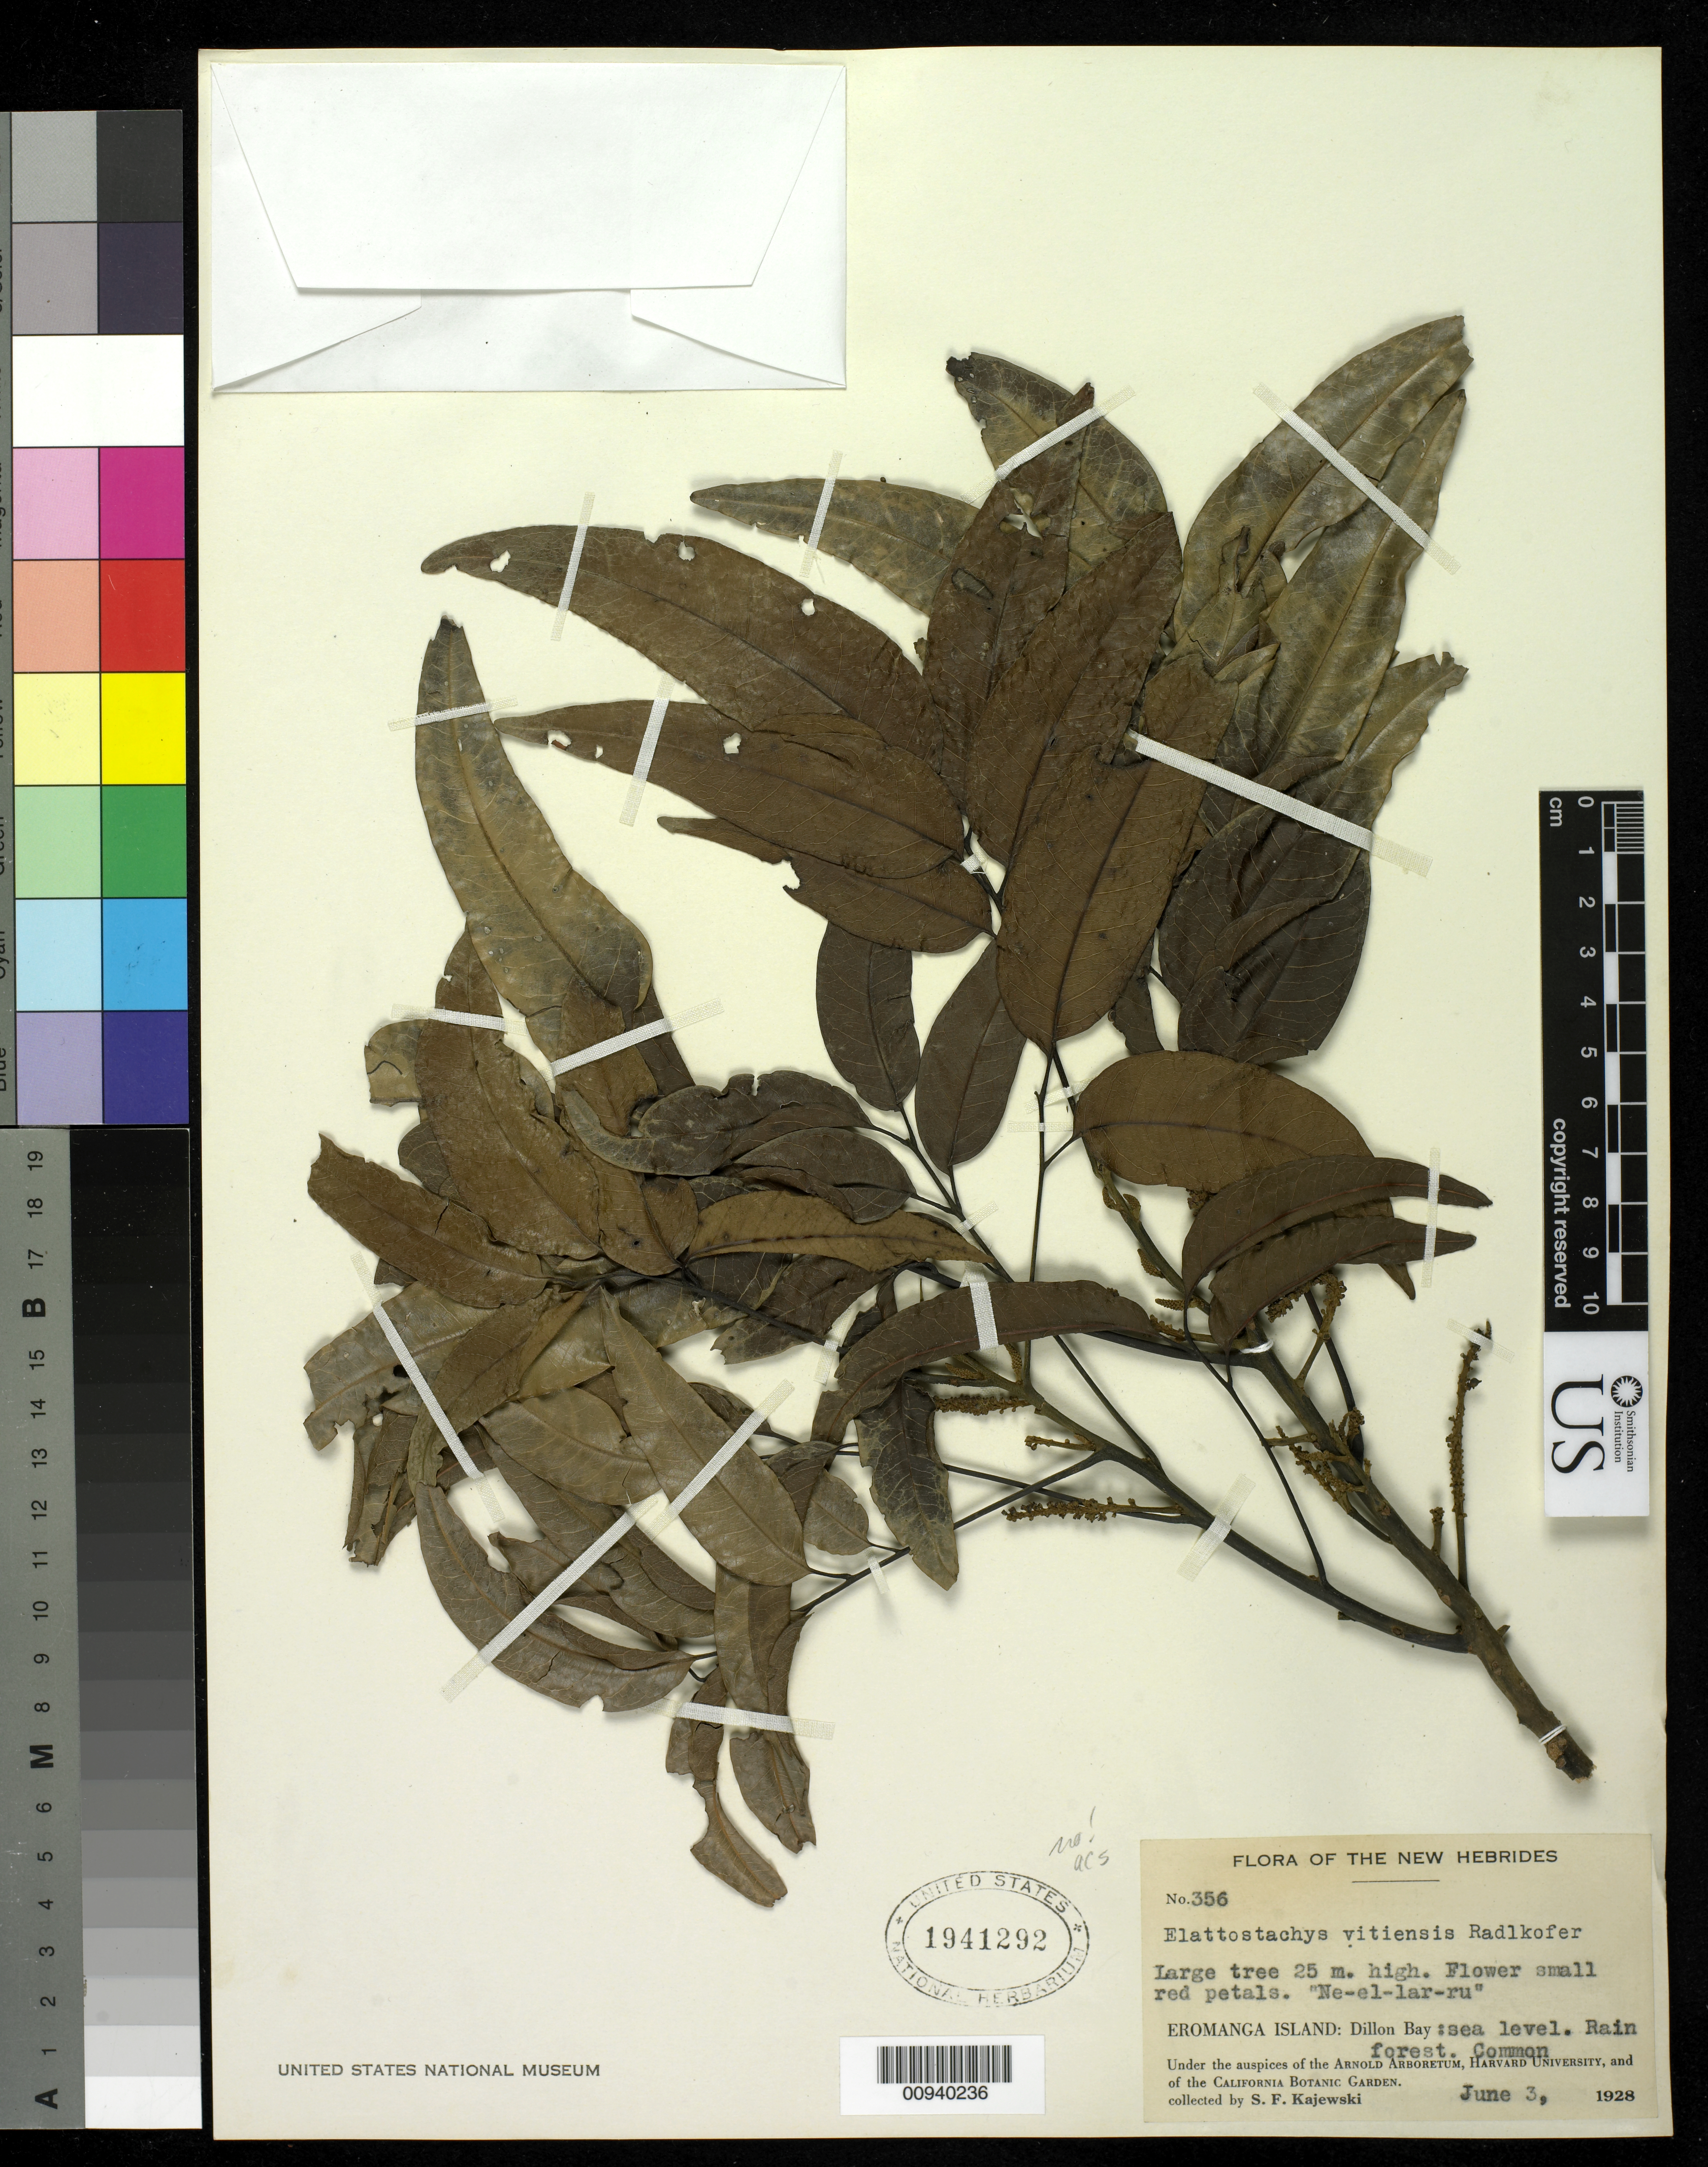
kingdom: Plantae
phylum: Tracheophyta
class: Magnoliopsida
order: Sapindales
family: Sapindaceae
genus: Elattostachys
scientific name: Elattostachys vitiensis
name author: (Seem.) Radlk.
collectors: S. Kajewski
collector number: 356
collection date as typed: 03 Jun 1928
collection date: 1928-06-03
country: Vanuatu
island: Erromango [Eromanga]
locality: Dillon Bay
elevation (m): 0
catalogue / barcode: US 1941292